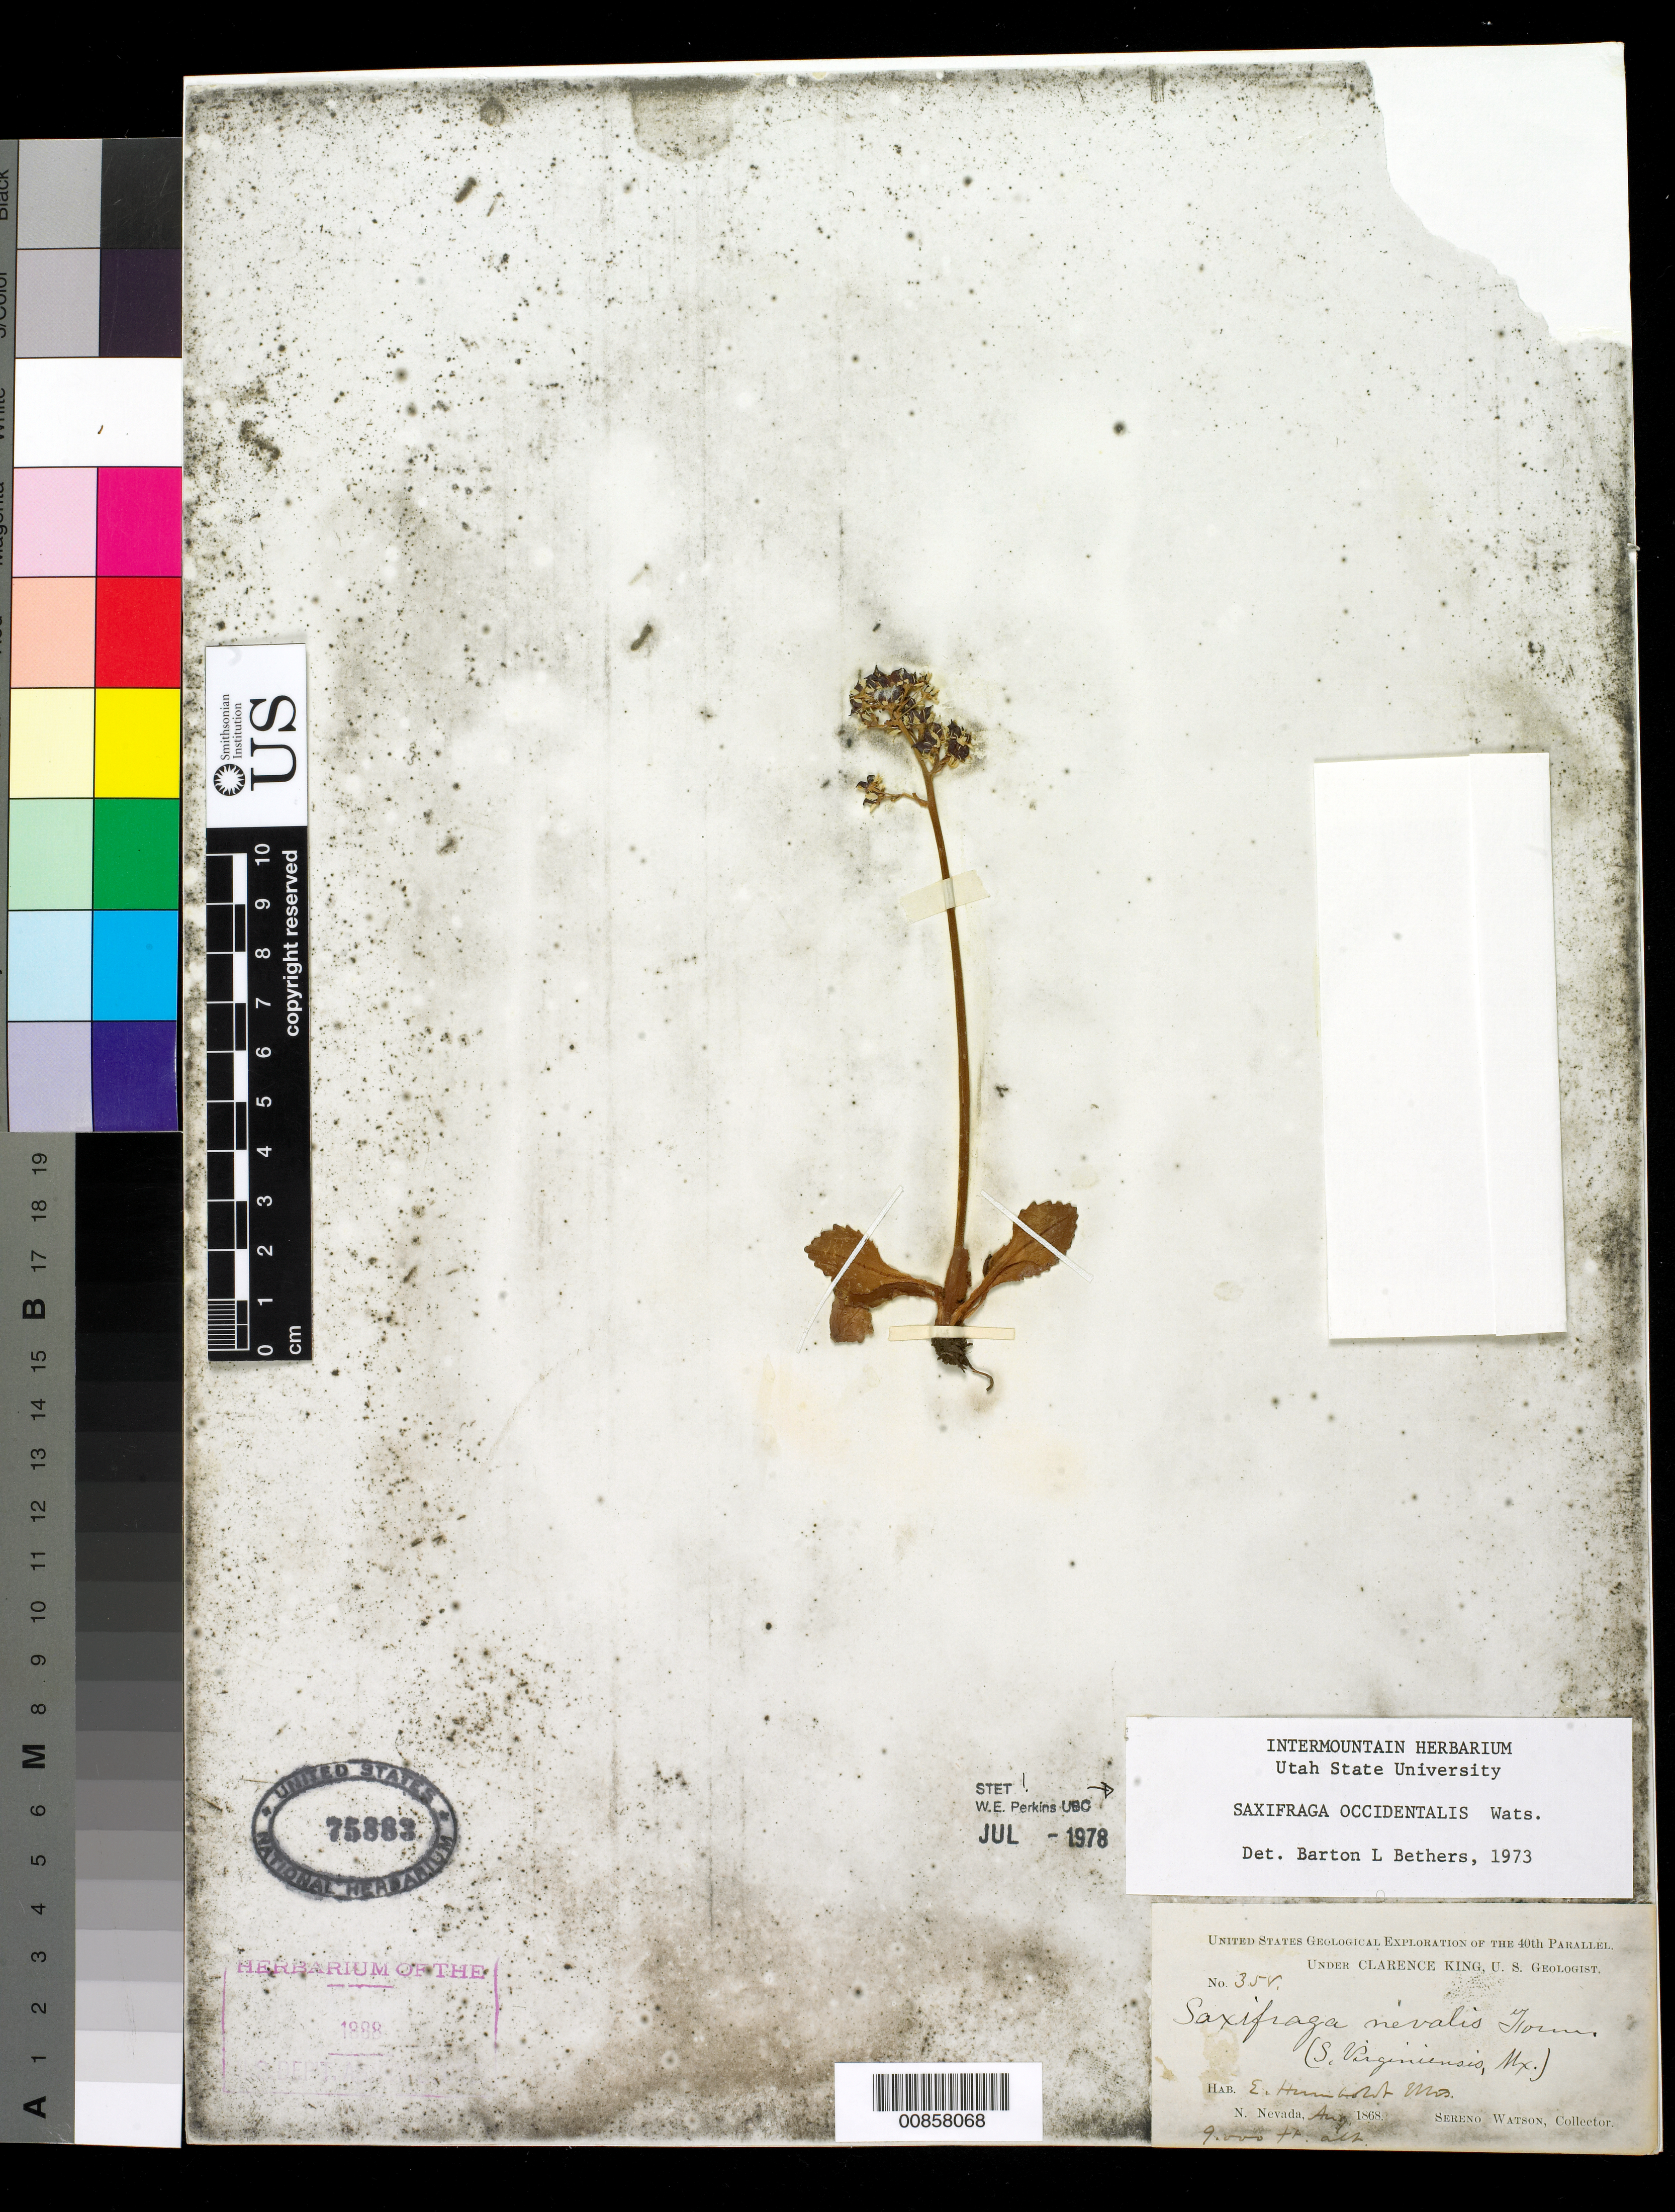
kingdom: Plantae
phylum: Tracheophyta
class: Magnoliopsida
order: Saxifragales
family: Saxifragaceae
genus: Micranthes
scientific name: Micranthes occidentalis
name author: (S. Watson) Small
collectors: S. Watson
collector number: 358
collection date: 1868-08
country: United States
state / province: Nevada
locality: E. Humboldt Mtns., N. Nevada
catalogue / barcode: US 75883